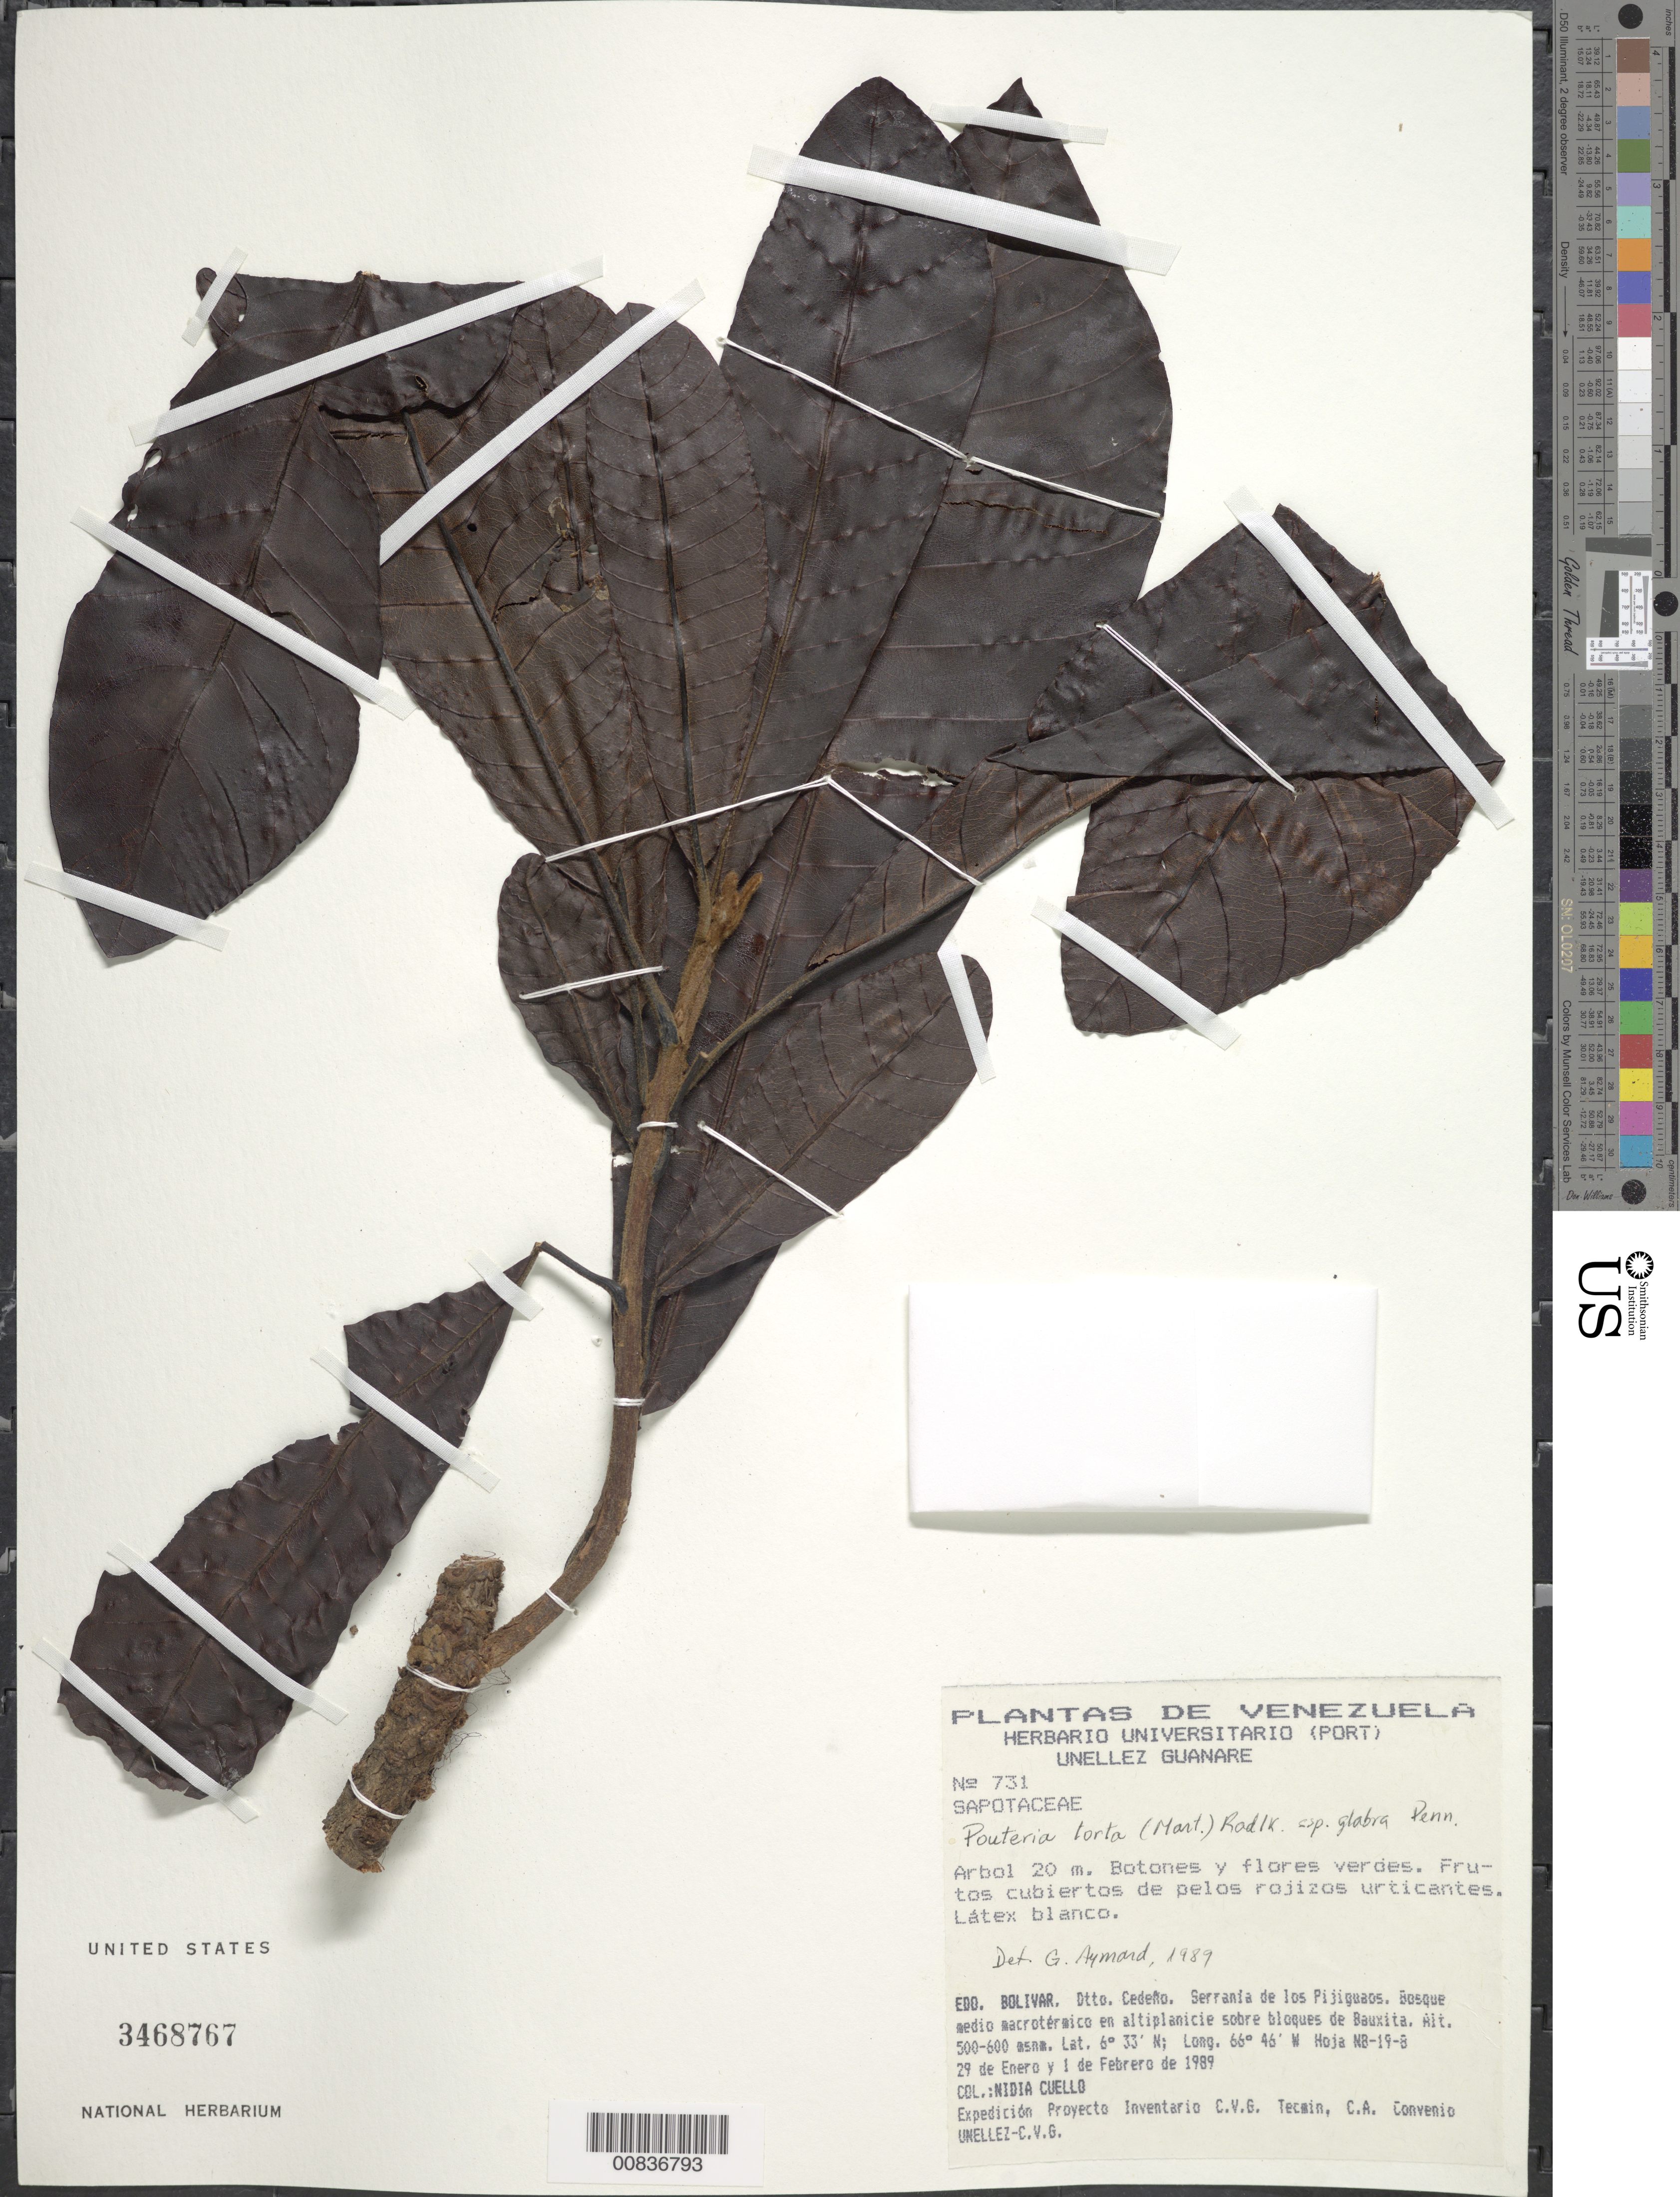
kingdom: Plantae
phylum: Tracheophyta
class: Magnoliopsida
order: Ericales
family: Sapotaceae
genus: Pouteria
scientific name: Pouteria torta subsp. glabra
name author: T.D. Penn.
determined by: Aymard C., G. A., (PORT), Univ. Nac. Exp. de los Llanos Ezequiel Zamora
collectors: N. L. Cuello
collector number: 731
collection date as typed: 29-Jan-89 to 1-Feb-89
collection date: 1989-01-29/1989-02-01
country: Venezuela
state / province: Bolívar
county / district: Cedeño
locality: Serranía de los Pijiguaos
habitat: Bosque medio macrotermico en altiplanicie sobre bloques de bauxita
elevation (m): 500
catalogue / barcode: US 3468767